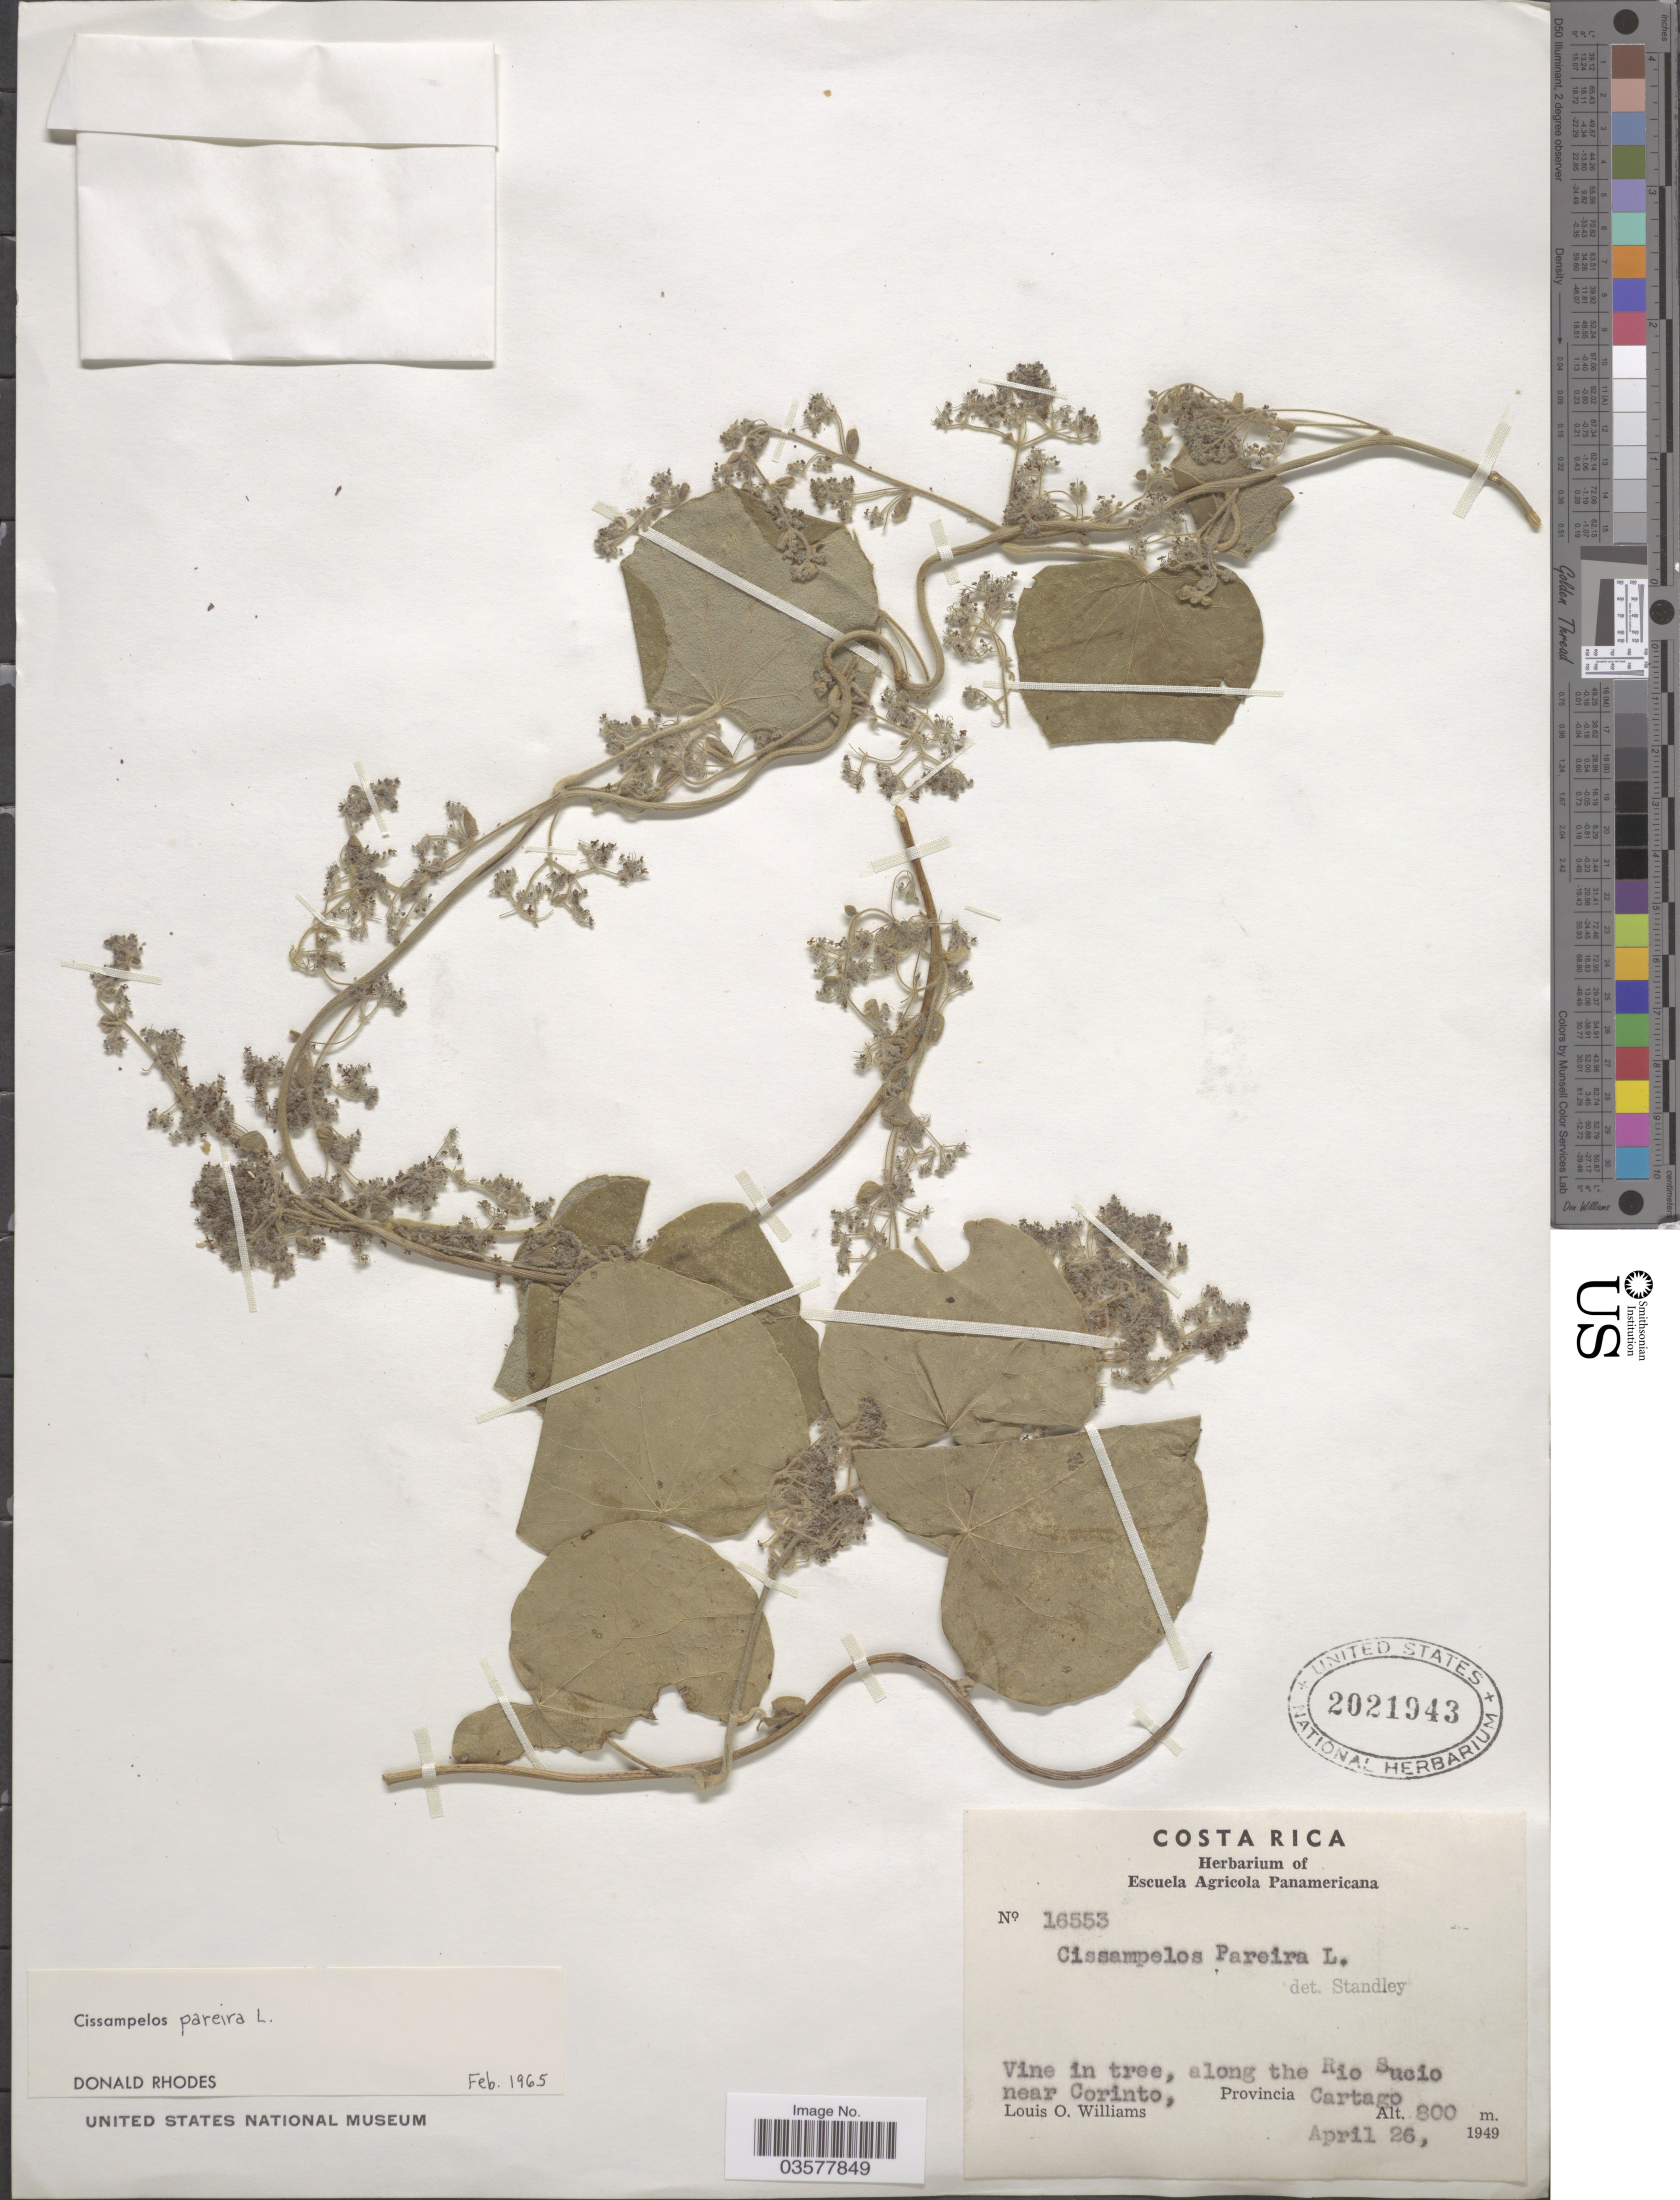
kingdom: Plantae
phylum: Tracheophyta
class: Magnoliopsida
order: Ranunculales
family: Menispermaceae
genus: Cissampelos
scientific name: Cissampelos pareira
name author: L.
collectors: L. O. Williams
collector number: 16553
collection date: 1949-04-26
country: Costa Rica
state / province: Cartago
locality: Along the Rio Sucio near Corinto.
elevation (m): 800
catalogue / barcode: US 2021943